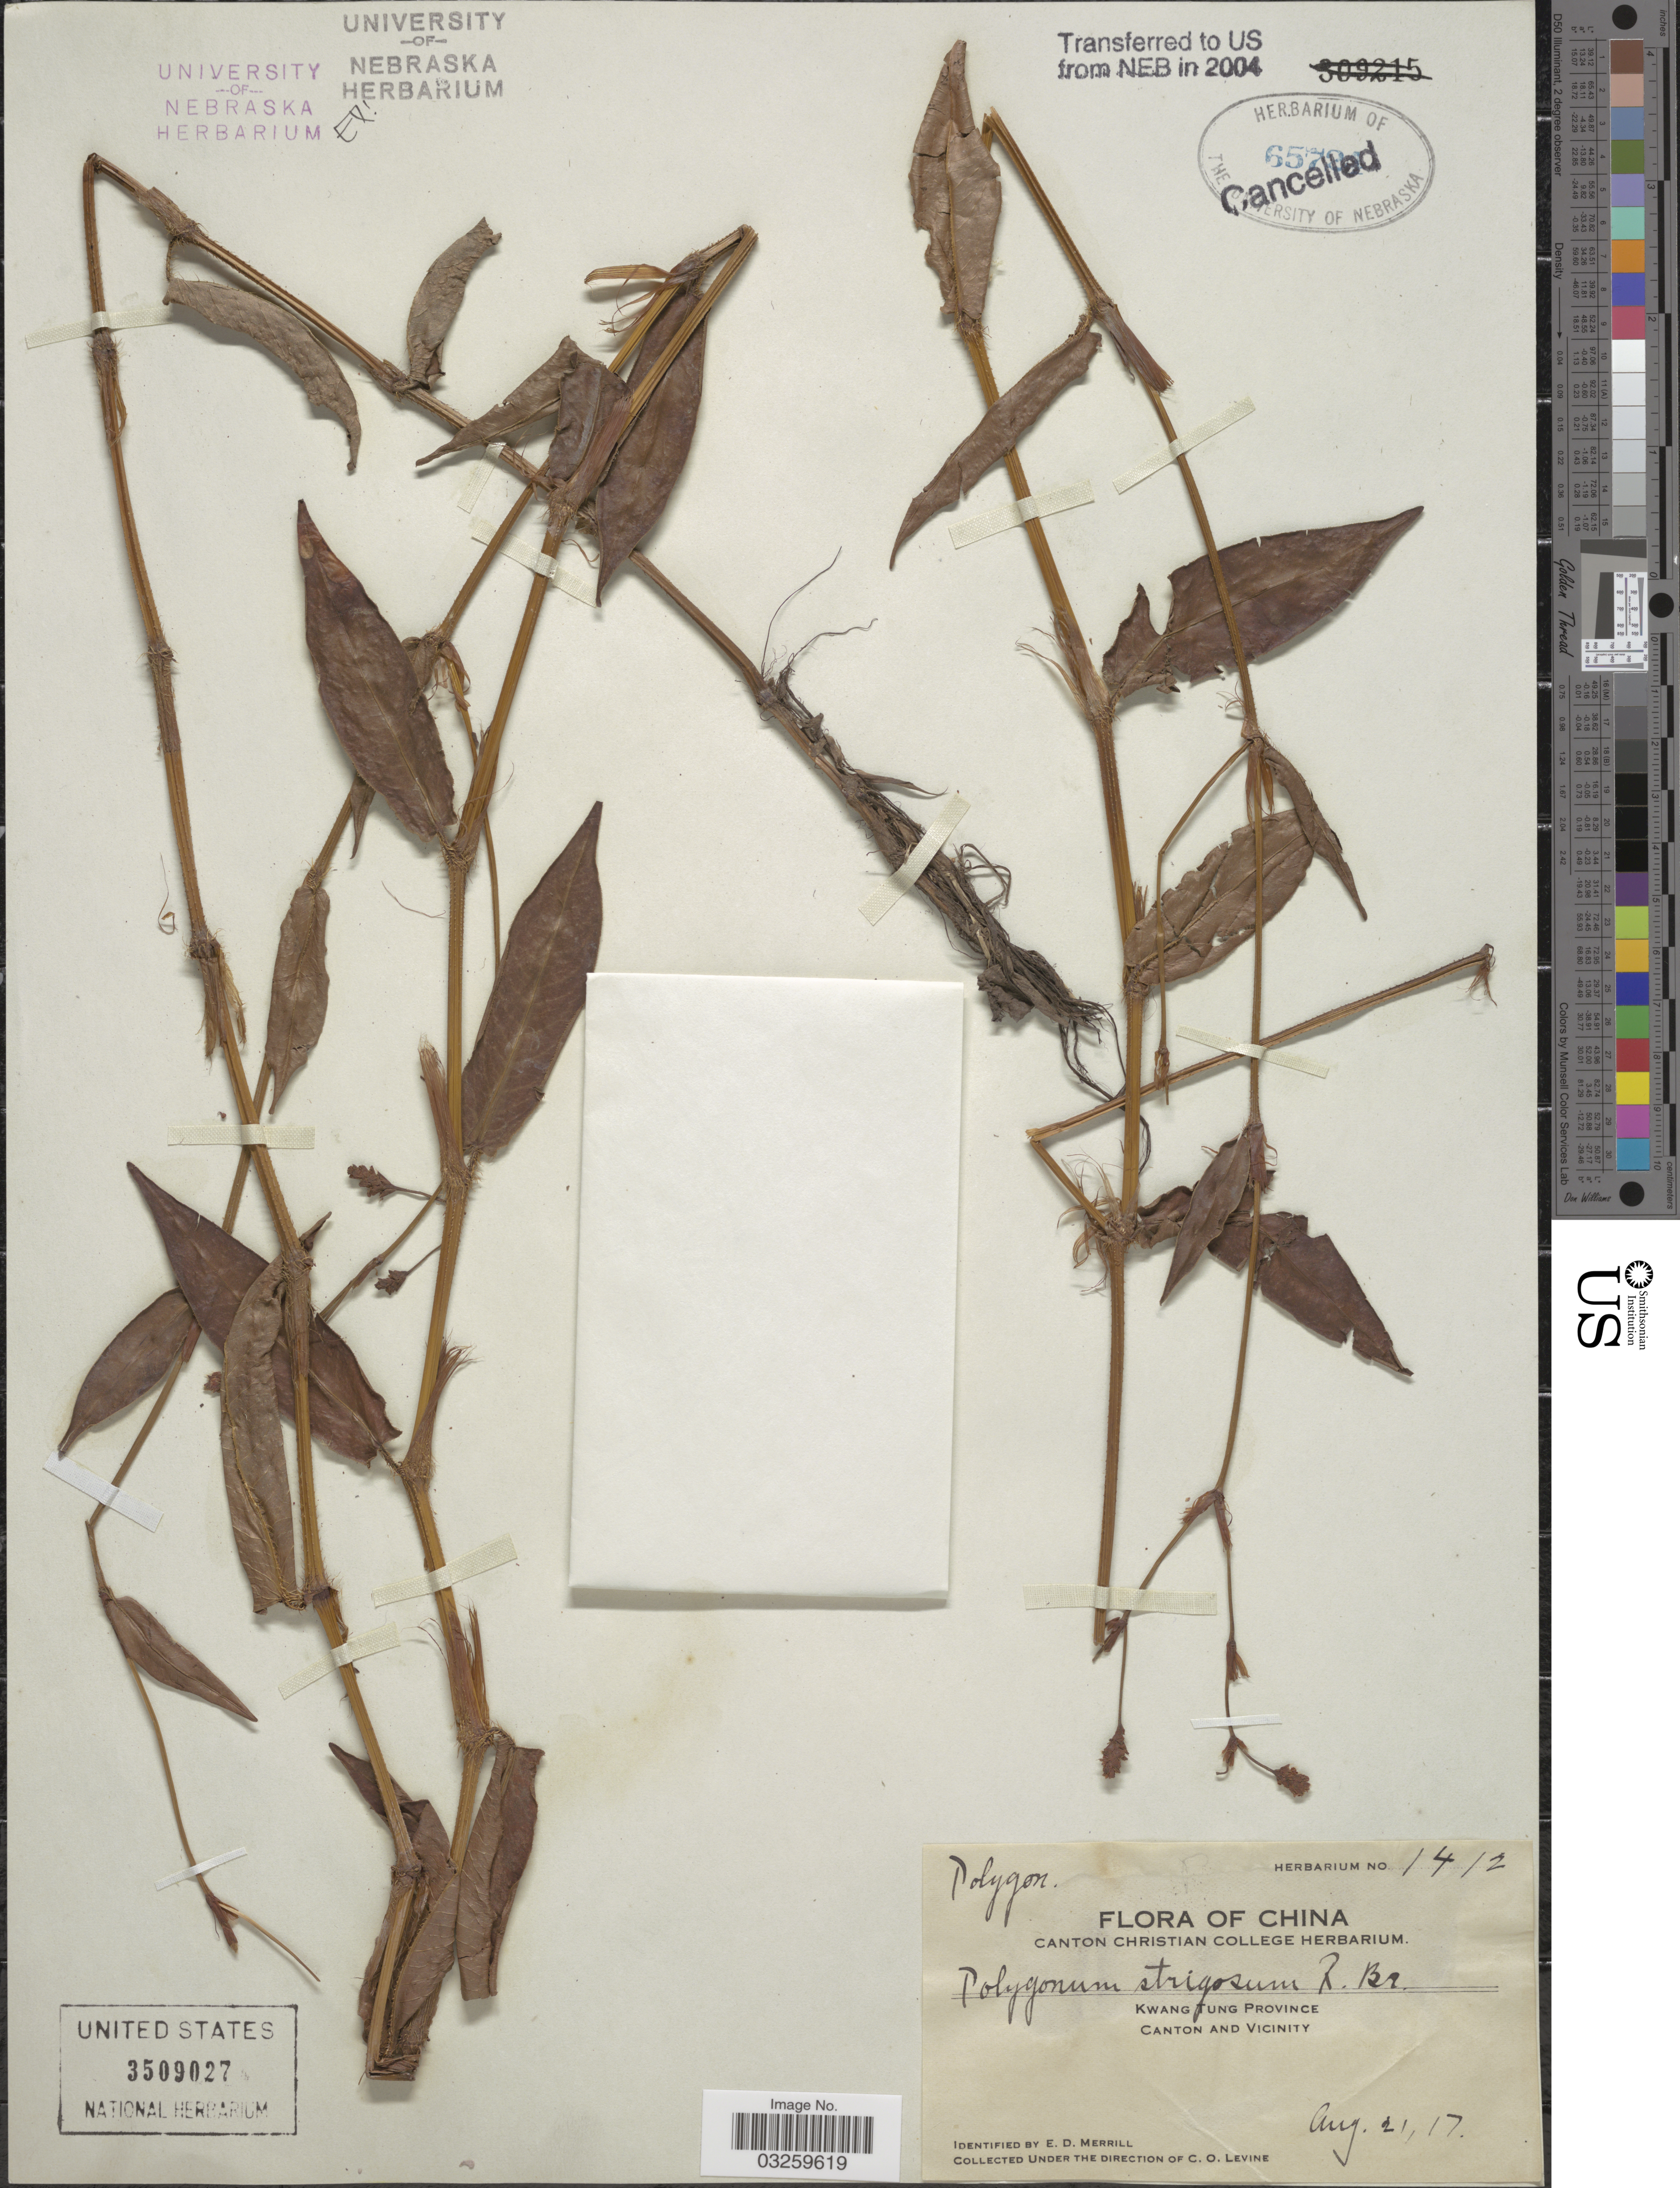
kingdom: Plantae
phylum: Tracheophyta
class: Magnoliopsida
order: Caryophyllales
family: Polygonaceae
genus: Polygonum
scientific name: Polygonum strigosum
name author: R. Br.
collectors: C. O. Levine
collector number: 1412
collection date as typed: Transcribed d/m/y: 21/8/17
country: China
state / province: Guangdong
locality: Kwang Tung Province, Canton and Vicinity.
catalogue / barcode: US 3509027